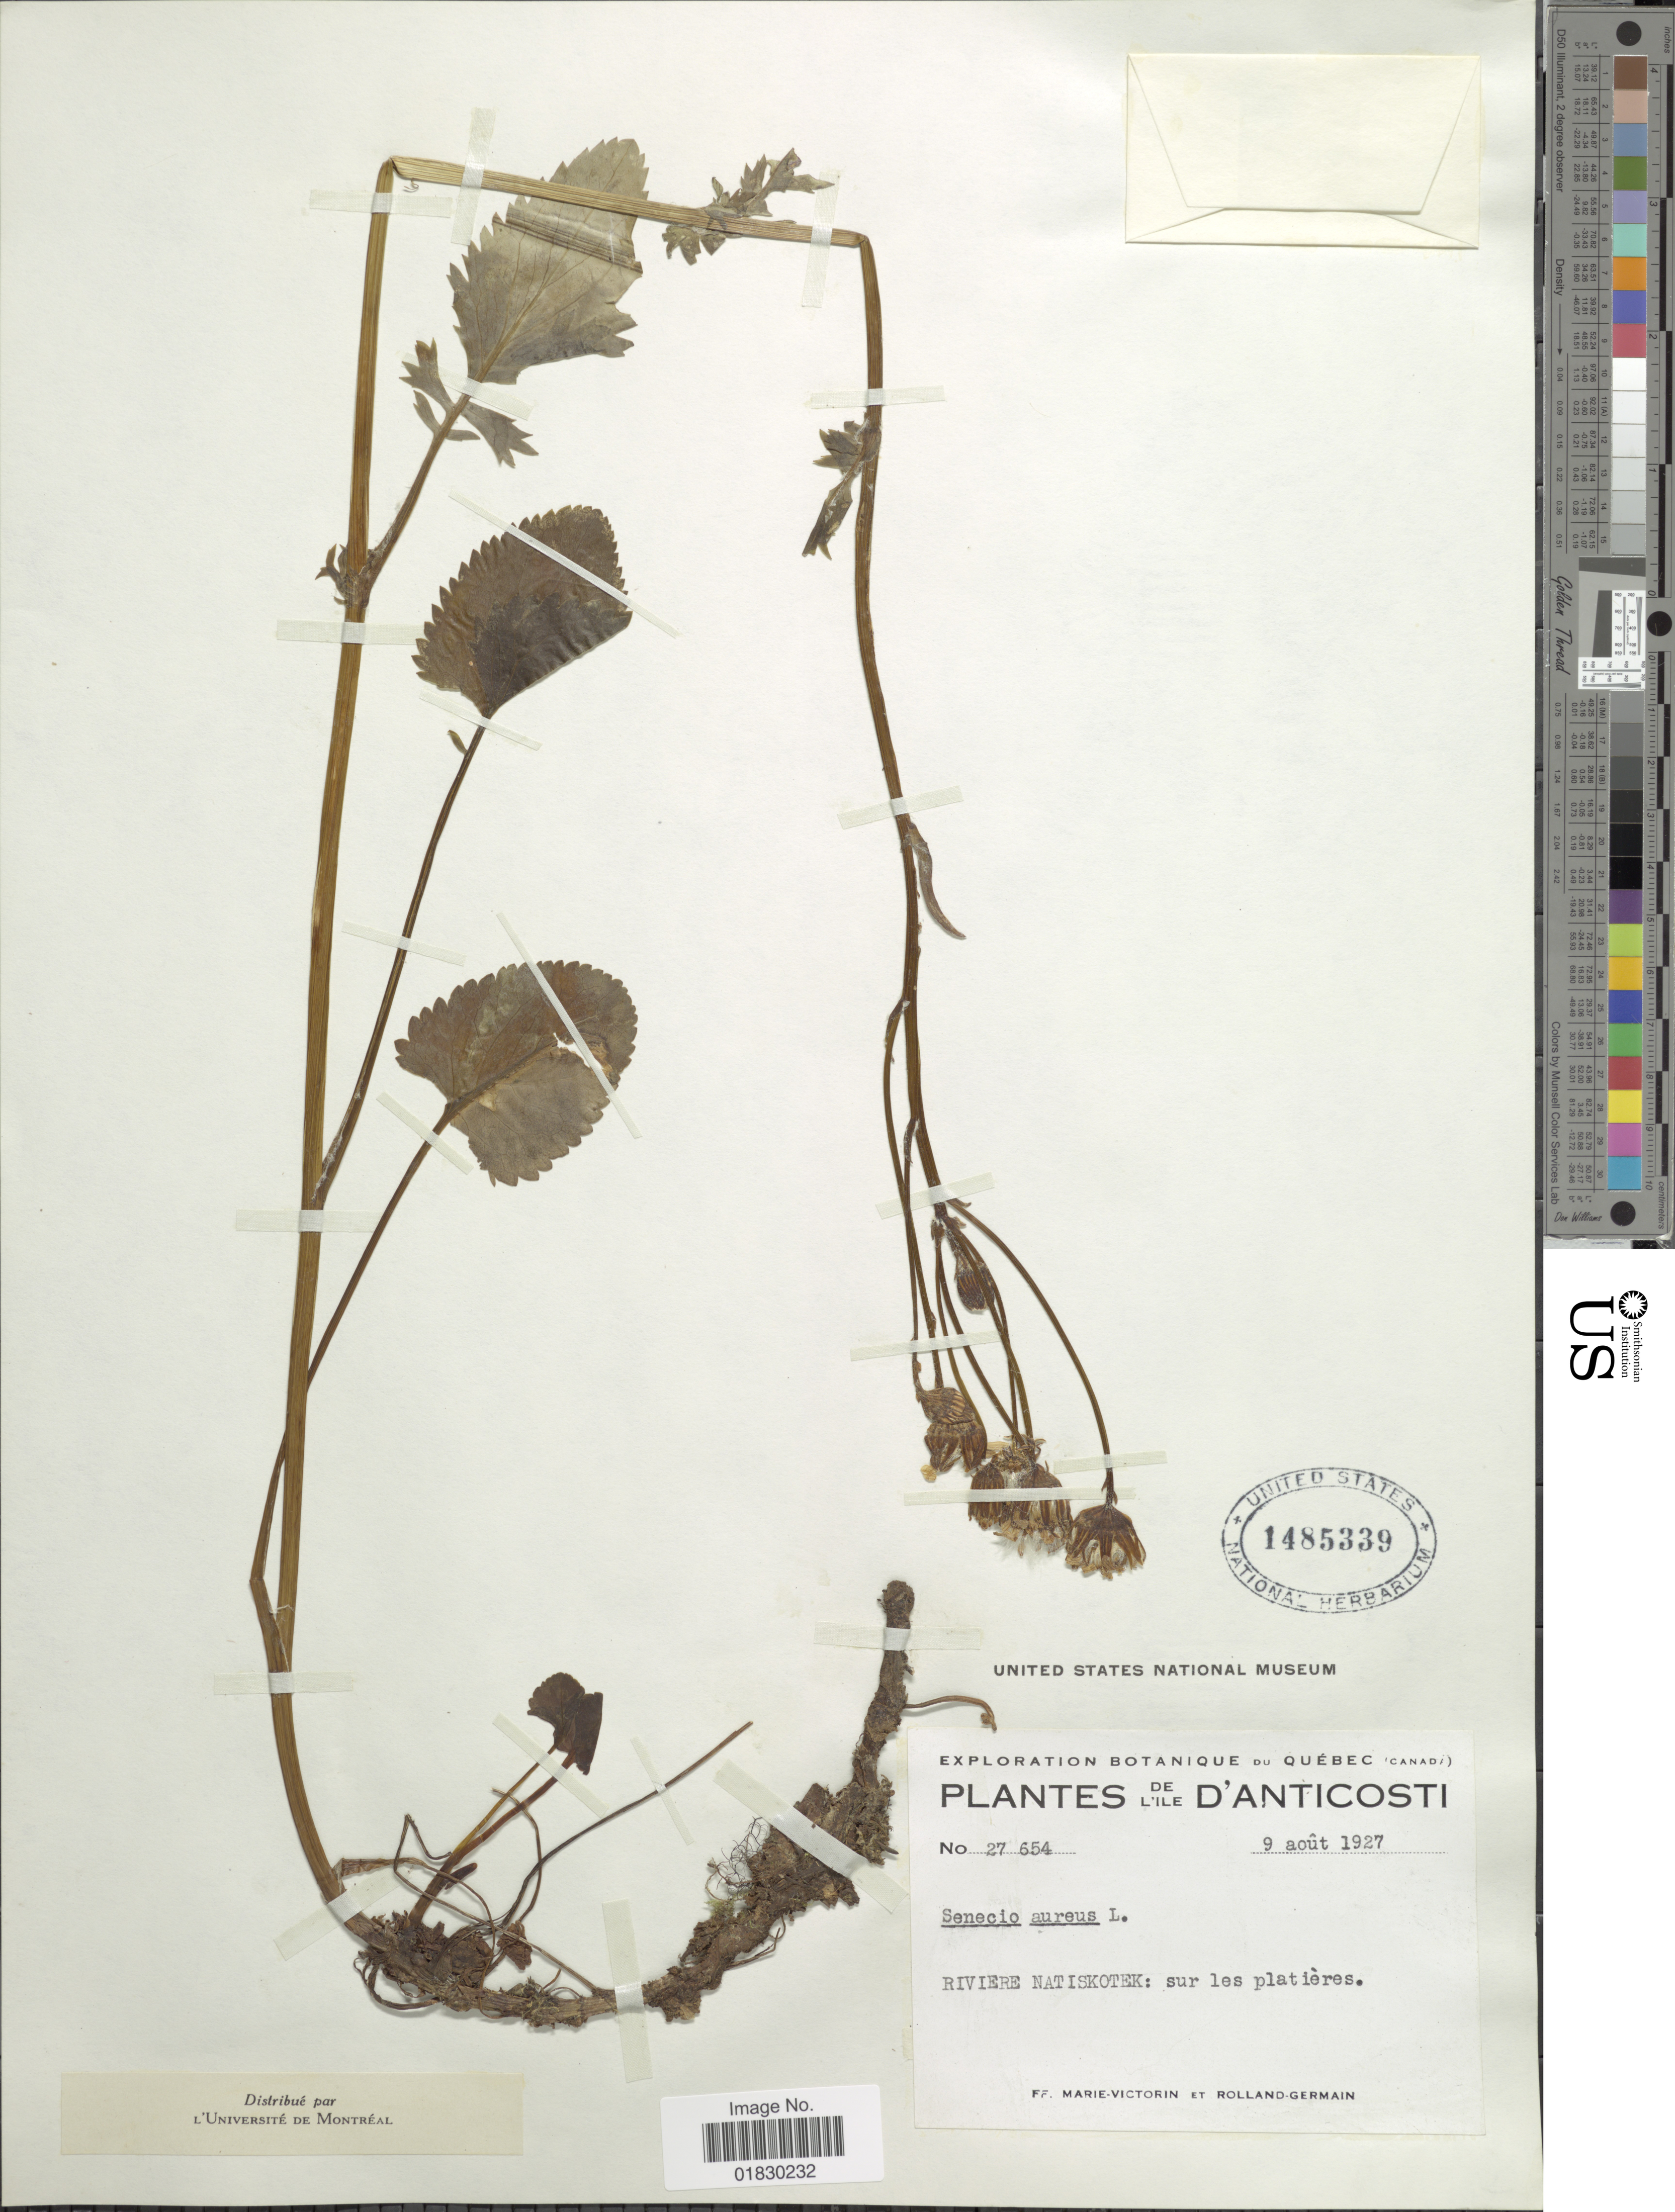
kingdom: Plantae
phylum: Tracheophyta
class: Magnoliopsida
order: Asterales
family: Asteraceae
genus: Packera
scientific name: Packera aurea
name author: (L.) Á. Löve & D. Löve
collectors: F. Marie-Victorin & Rolland-Germain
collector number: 27654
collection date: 1927-08-09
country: Canada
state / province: Quebec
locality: De L' Ile D' Anticosti, Riviere Natiskotek, sur les platieres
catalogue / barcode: US 1485339